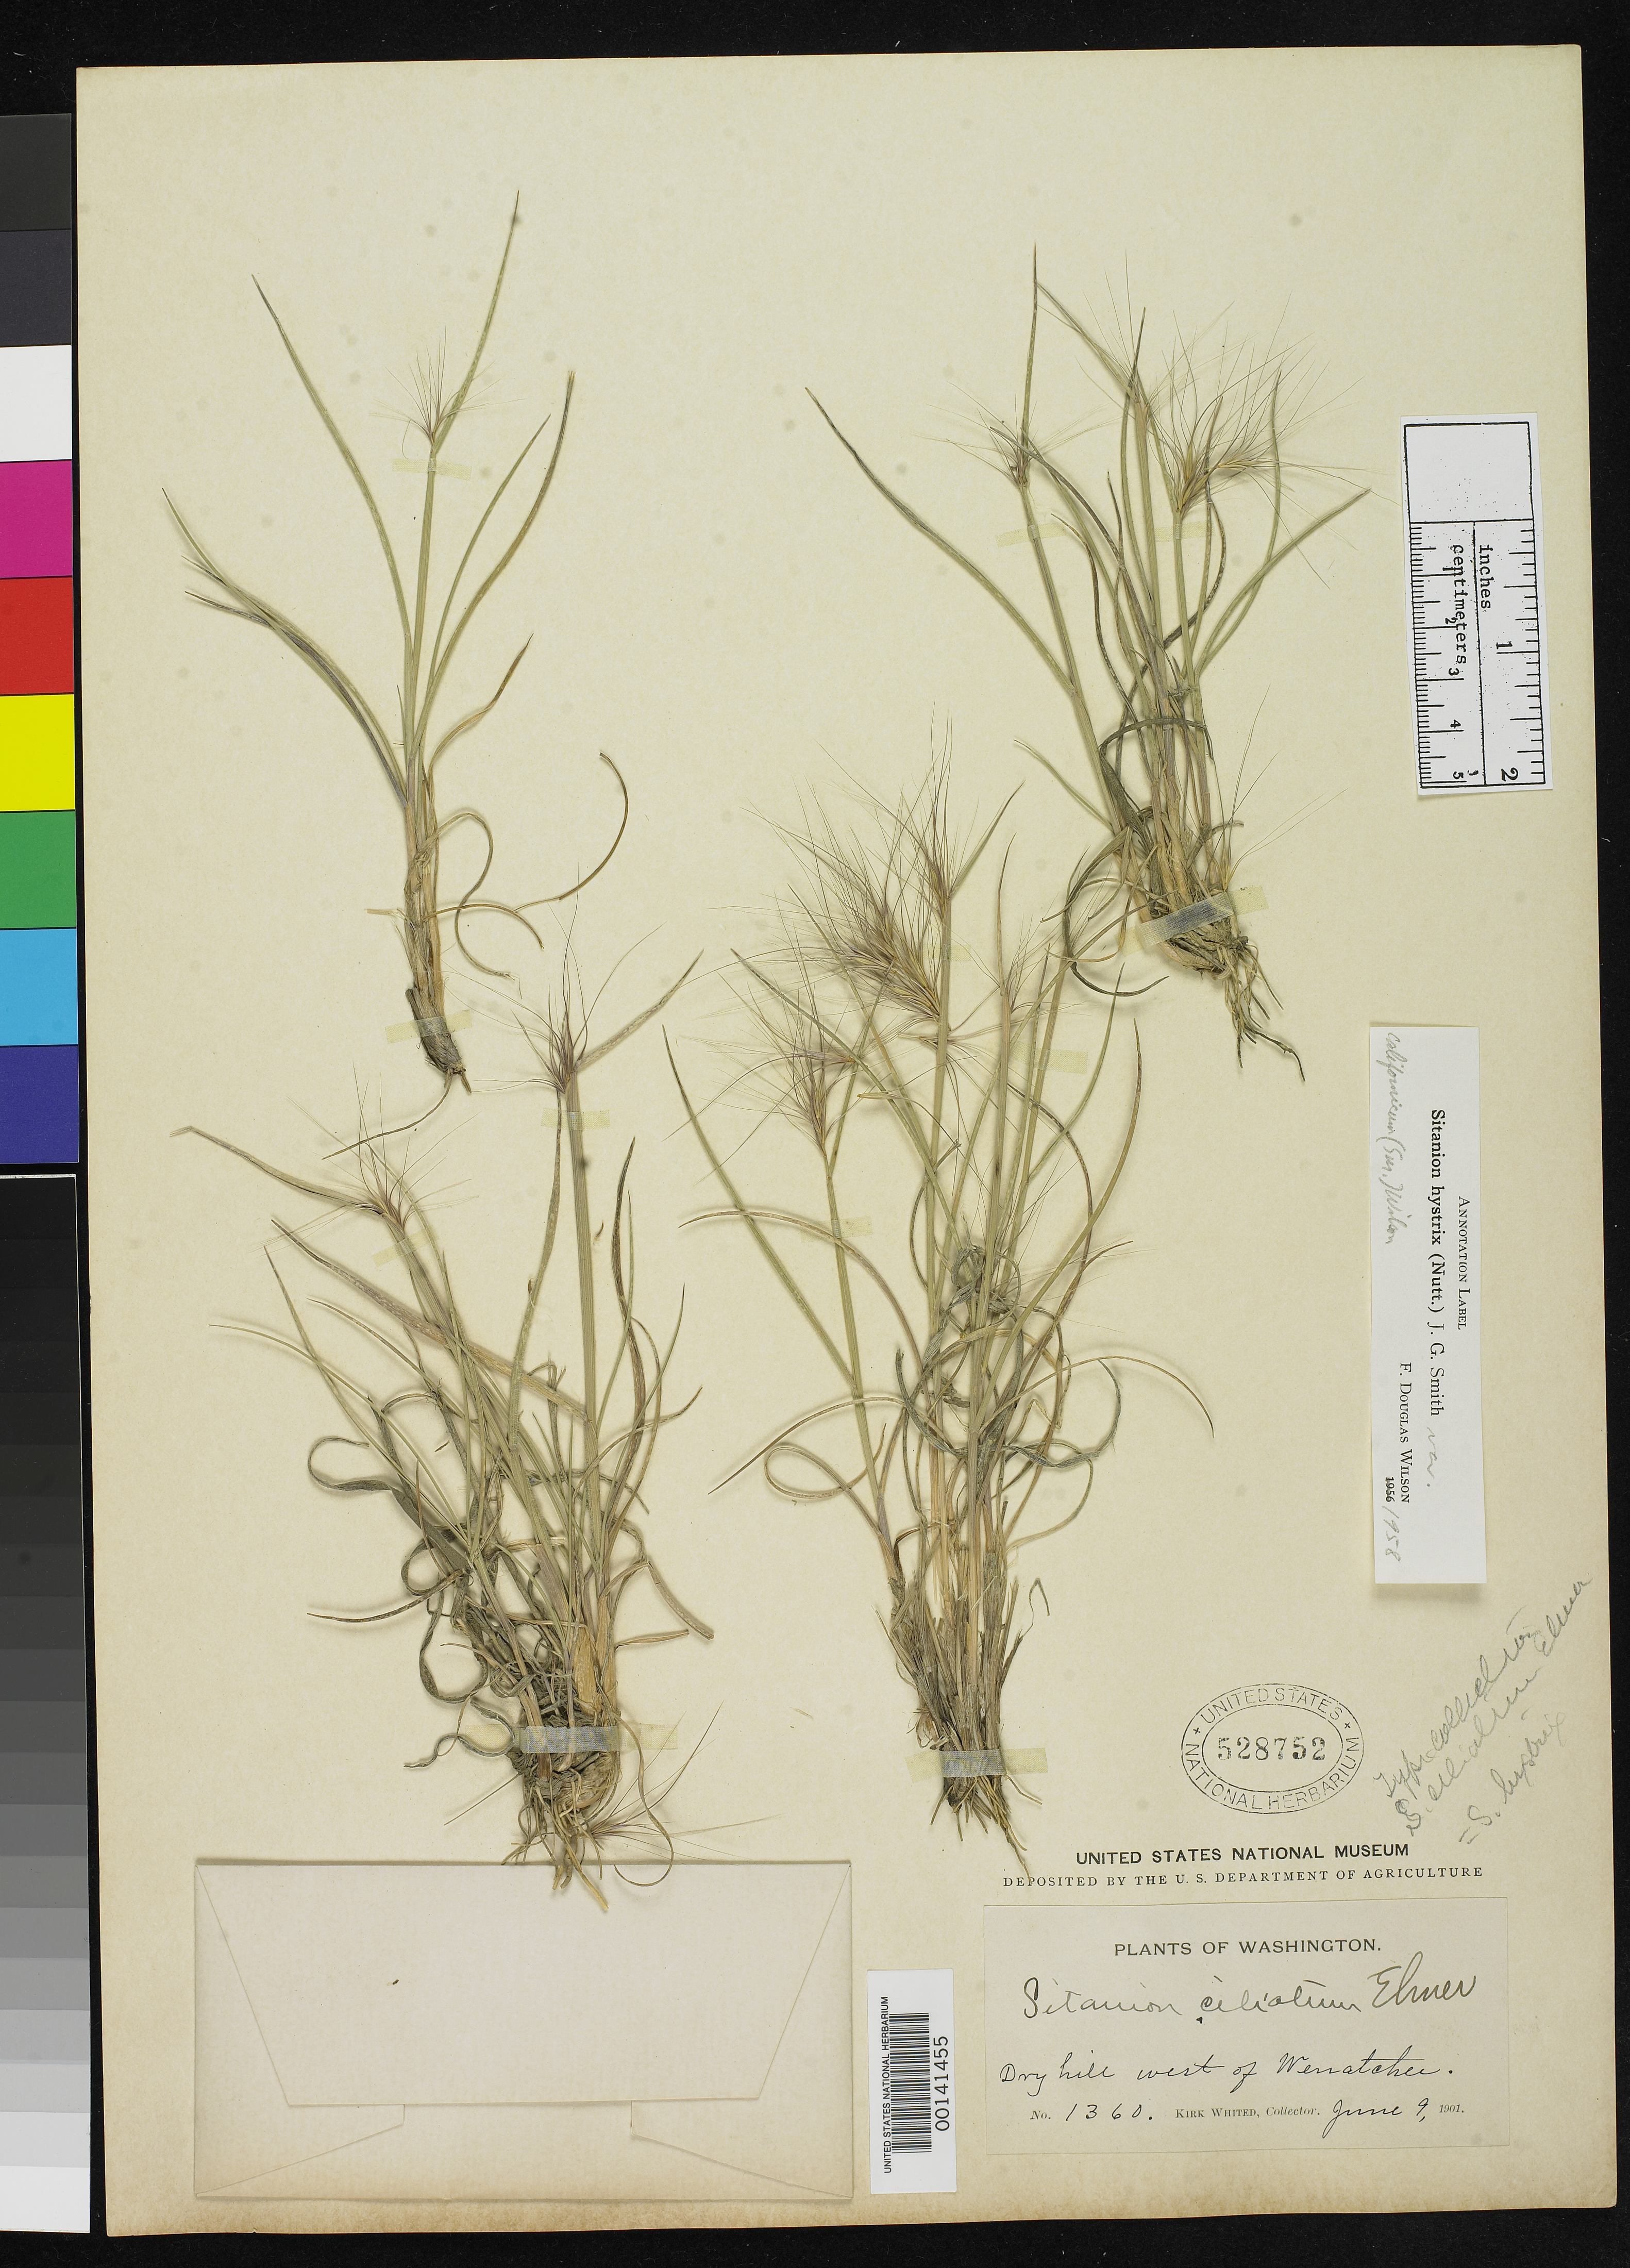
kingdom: Plantae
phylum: Tracheophyta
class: Liliopsida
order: Poales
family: Poaceae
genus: Sitanion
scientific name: Sitanion ciliatum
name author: Elmer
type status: Isotype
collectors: K. Whited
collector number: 1360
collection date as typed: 09 Jun 1901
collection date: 1901-06-09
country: United States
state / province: Washington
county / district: Chelan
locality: W of Wenatchee.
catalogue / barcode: US 528752